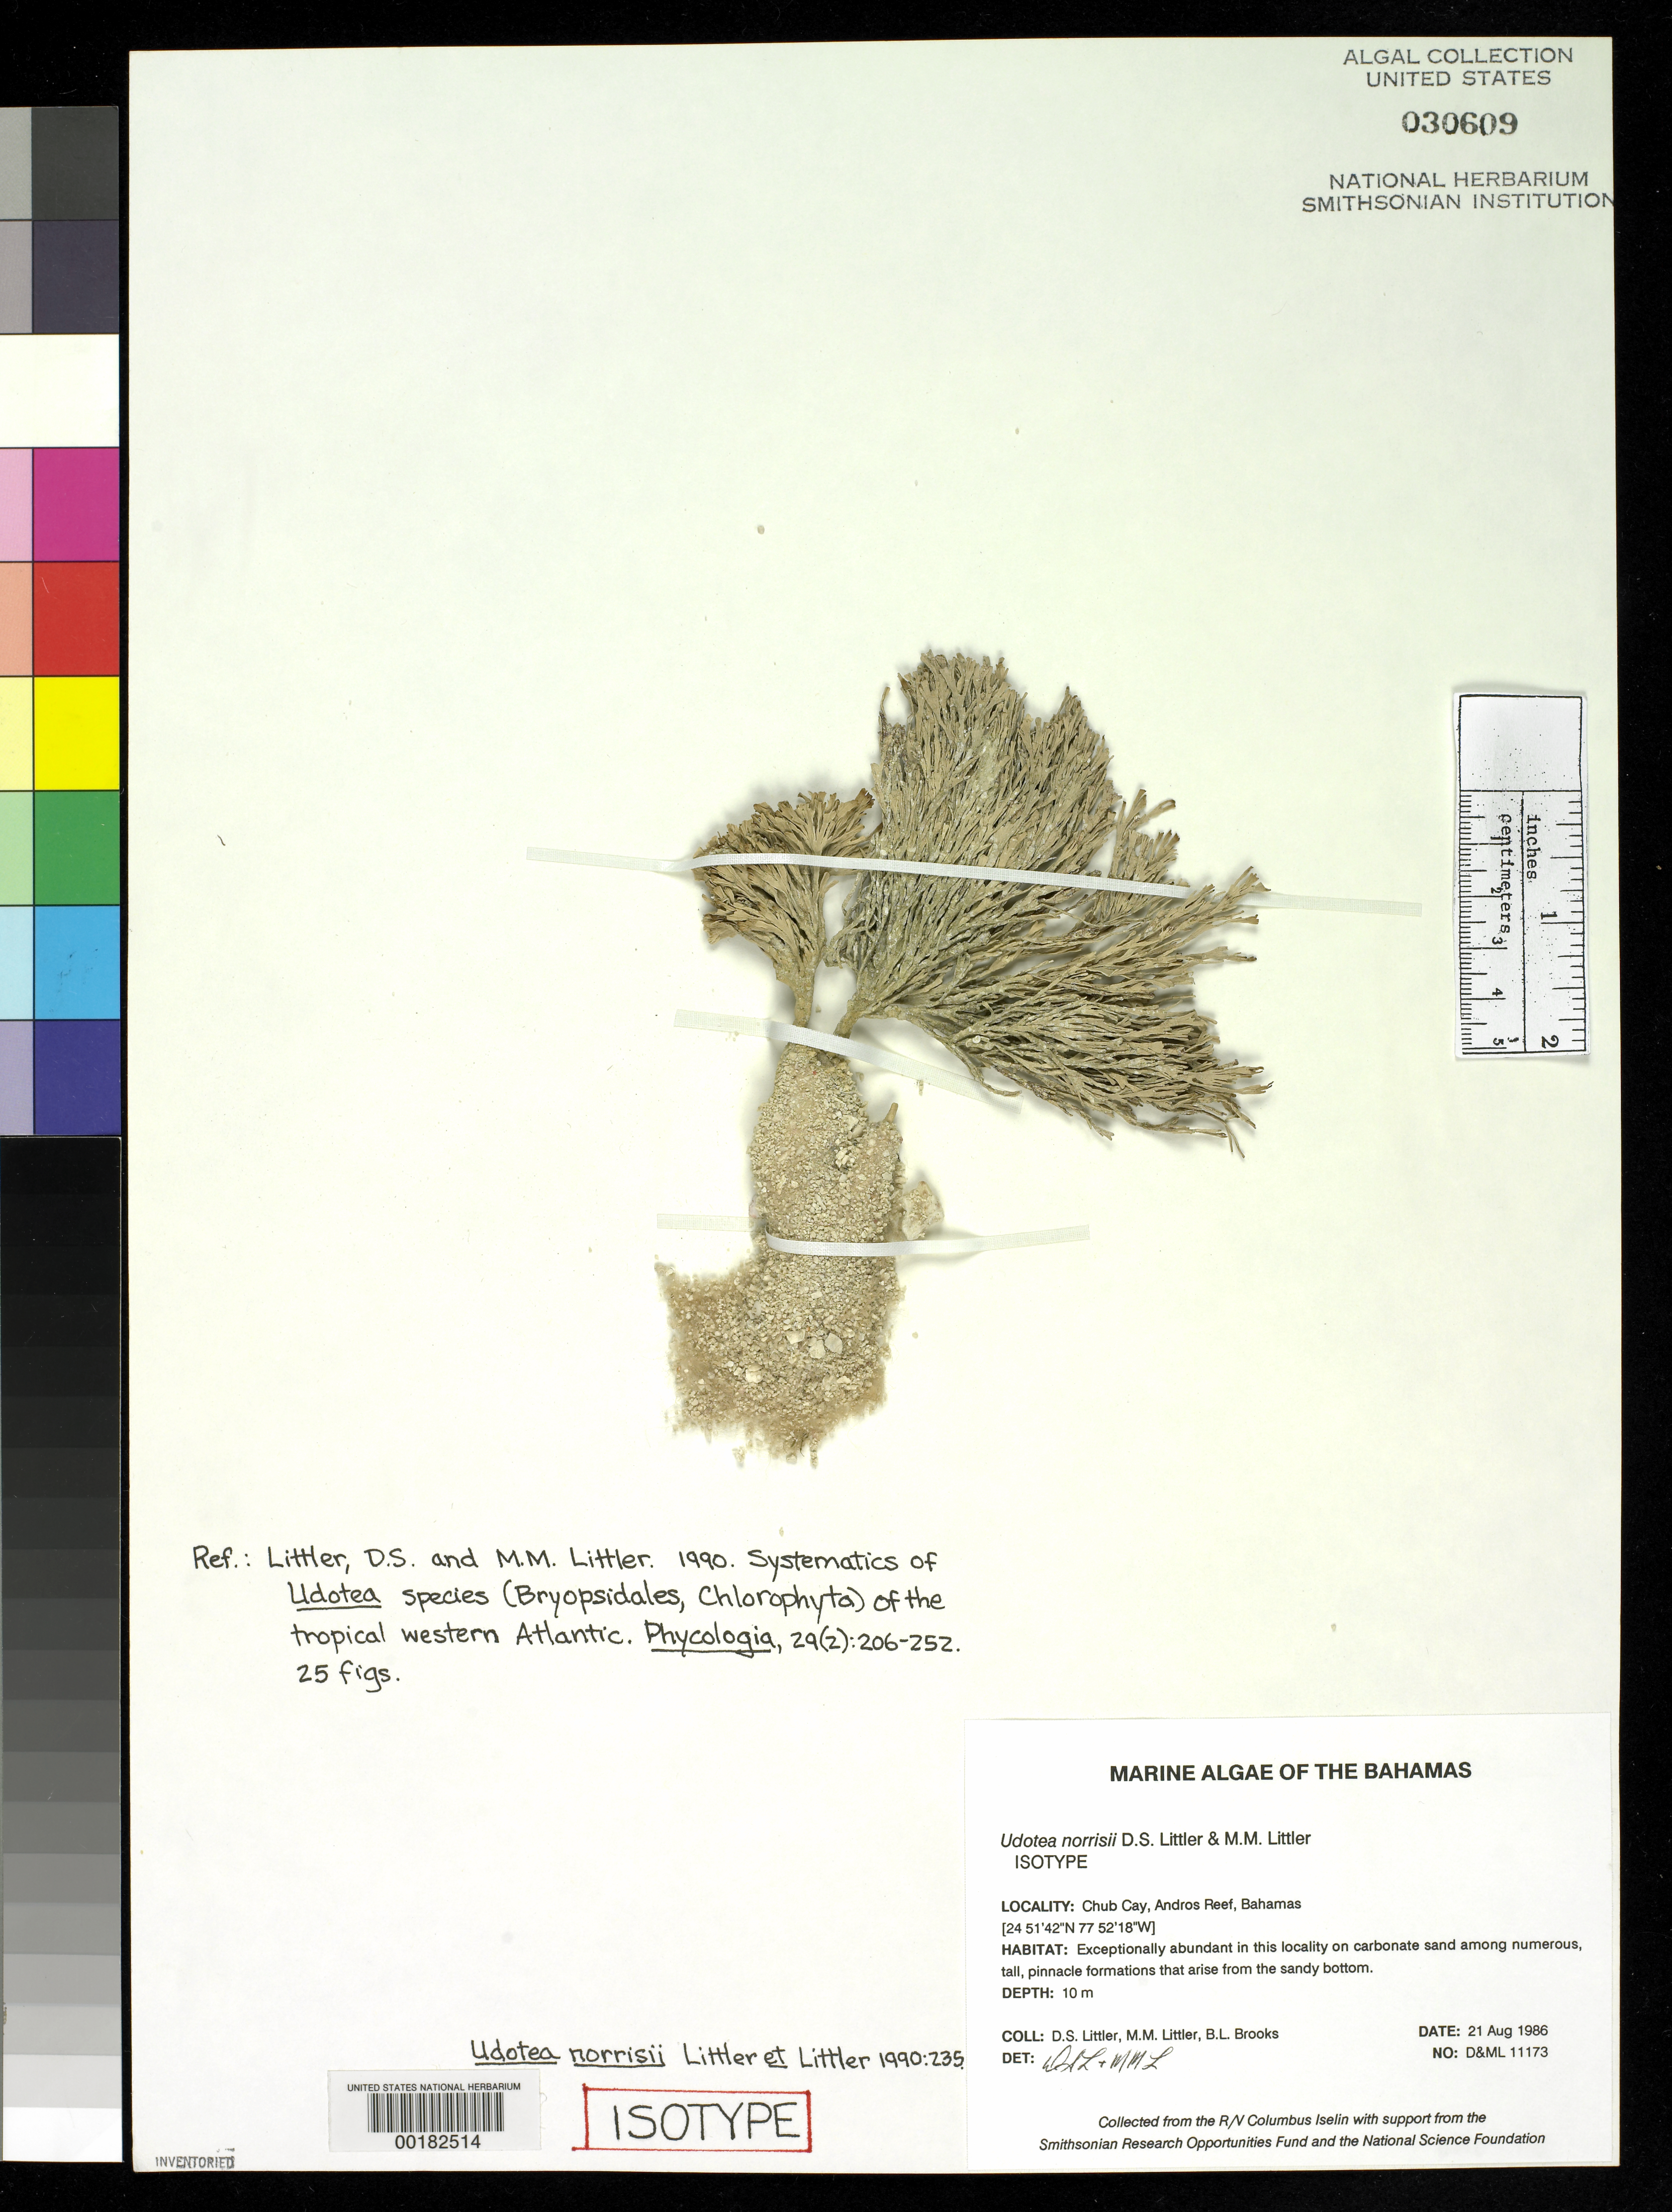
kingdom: Plantae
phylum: Chlorophyta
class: Ulvophyceae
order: Bryopsidales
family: Udoteaceae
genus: Udotea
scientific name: Udotea norrisii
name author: D.S. Littler & Littler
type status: Isotype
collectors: D. S. Littler, M. M. Littler & B. Brooks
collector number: D&ML 11173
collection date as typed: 21 Aug 1986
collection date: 1986-08-21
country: Bahamas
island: Chub Cay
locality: Andros Reef.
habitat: In sand.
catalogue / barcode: US 30609